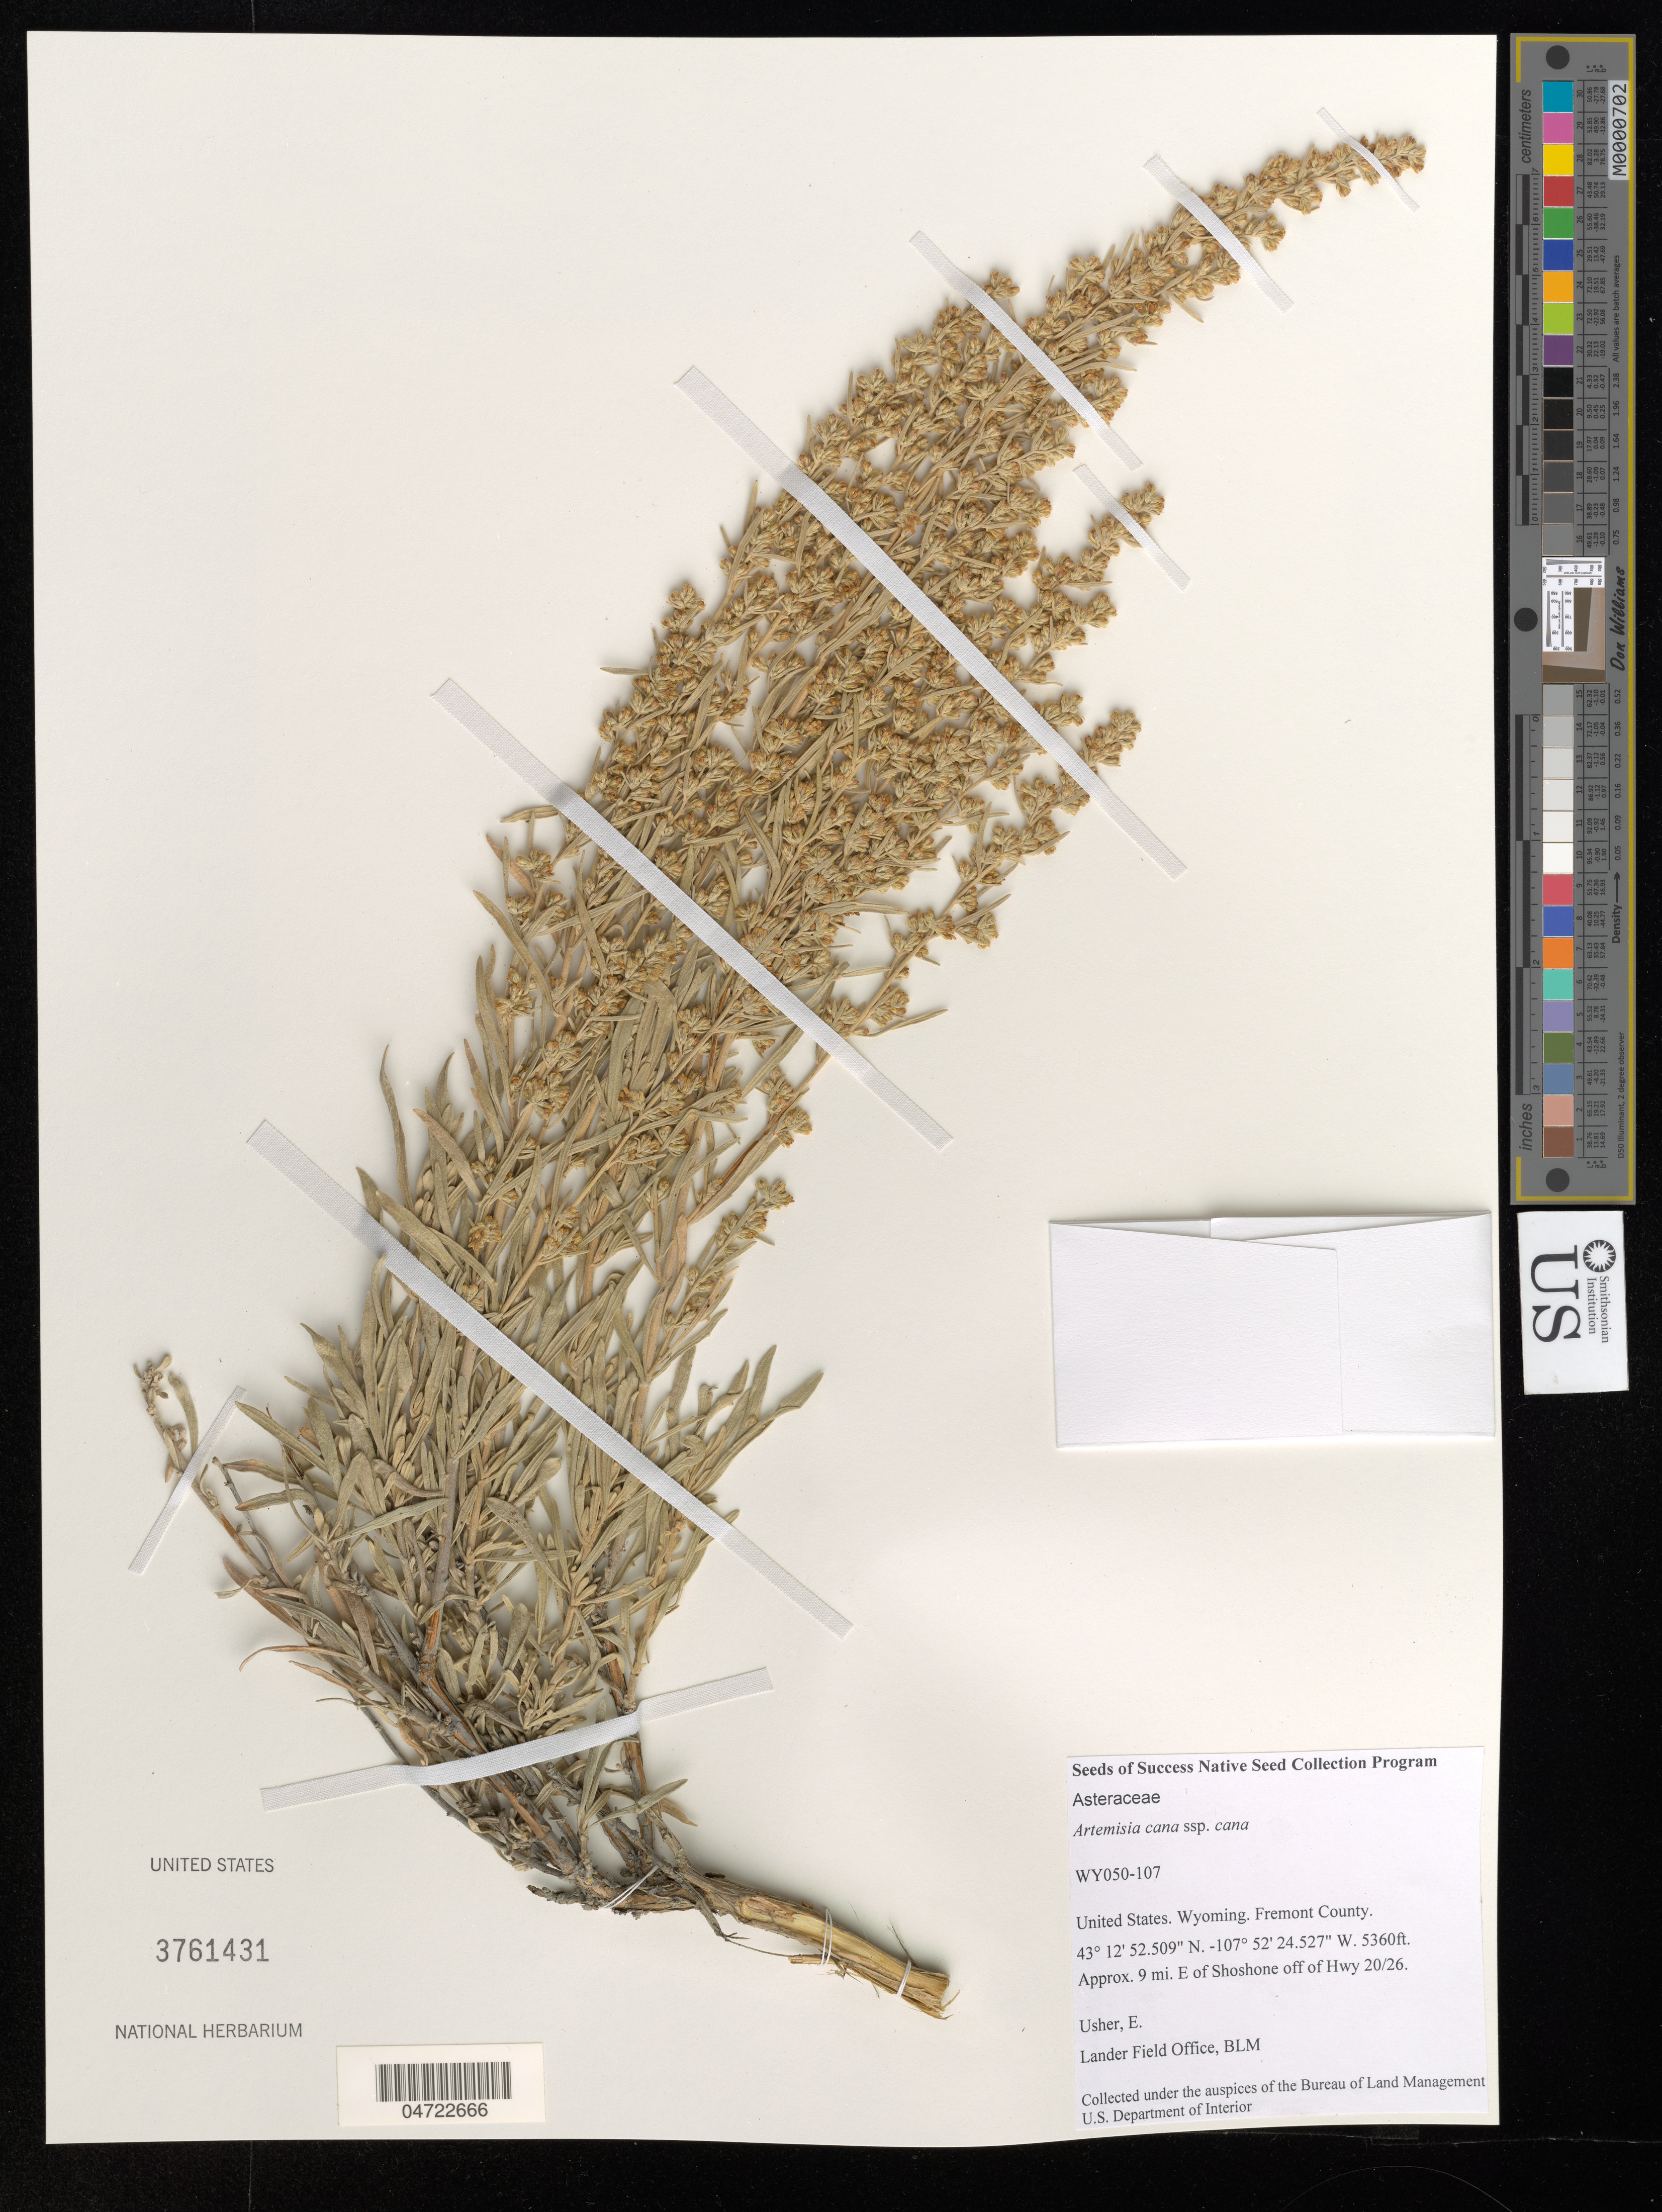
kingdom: Plantae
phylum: Tracheophyta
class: Magnoliopsida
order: Asterales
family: Asteraceae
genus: Artemisia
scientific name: Artemisia cana subsp. cana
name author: Pursh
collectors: E. Usher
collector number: WY050-107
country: United States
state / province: Wyoming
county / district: Fremont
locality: Fremont County. Approx. 9 mi. E of Shoshone off of Hwy 20/26.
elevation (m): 1634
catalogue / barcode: US 3761431